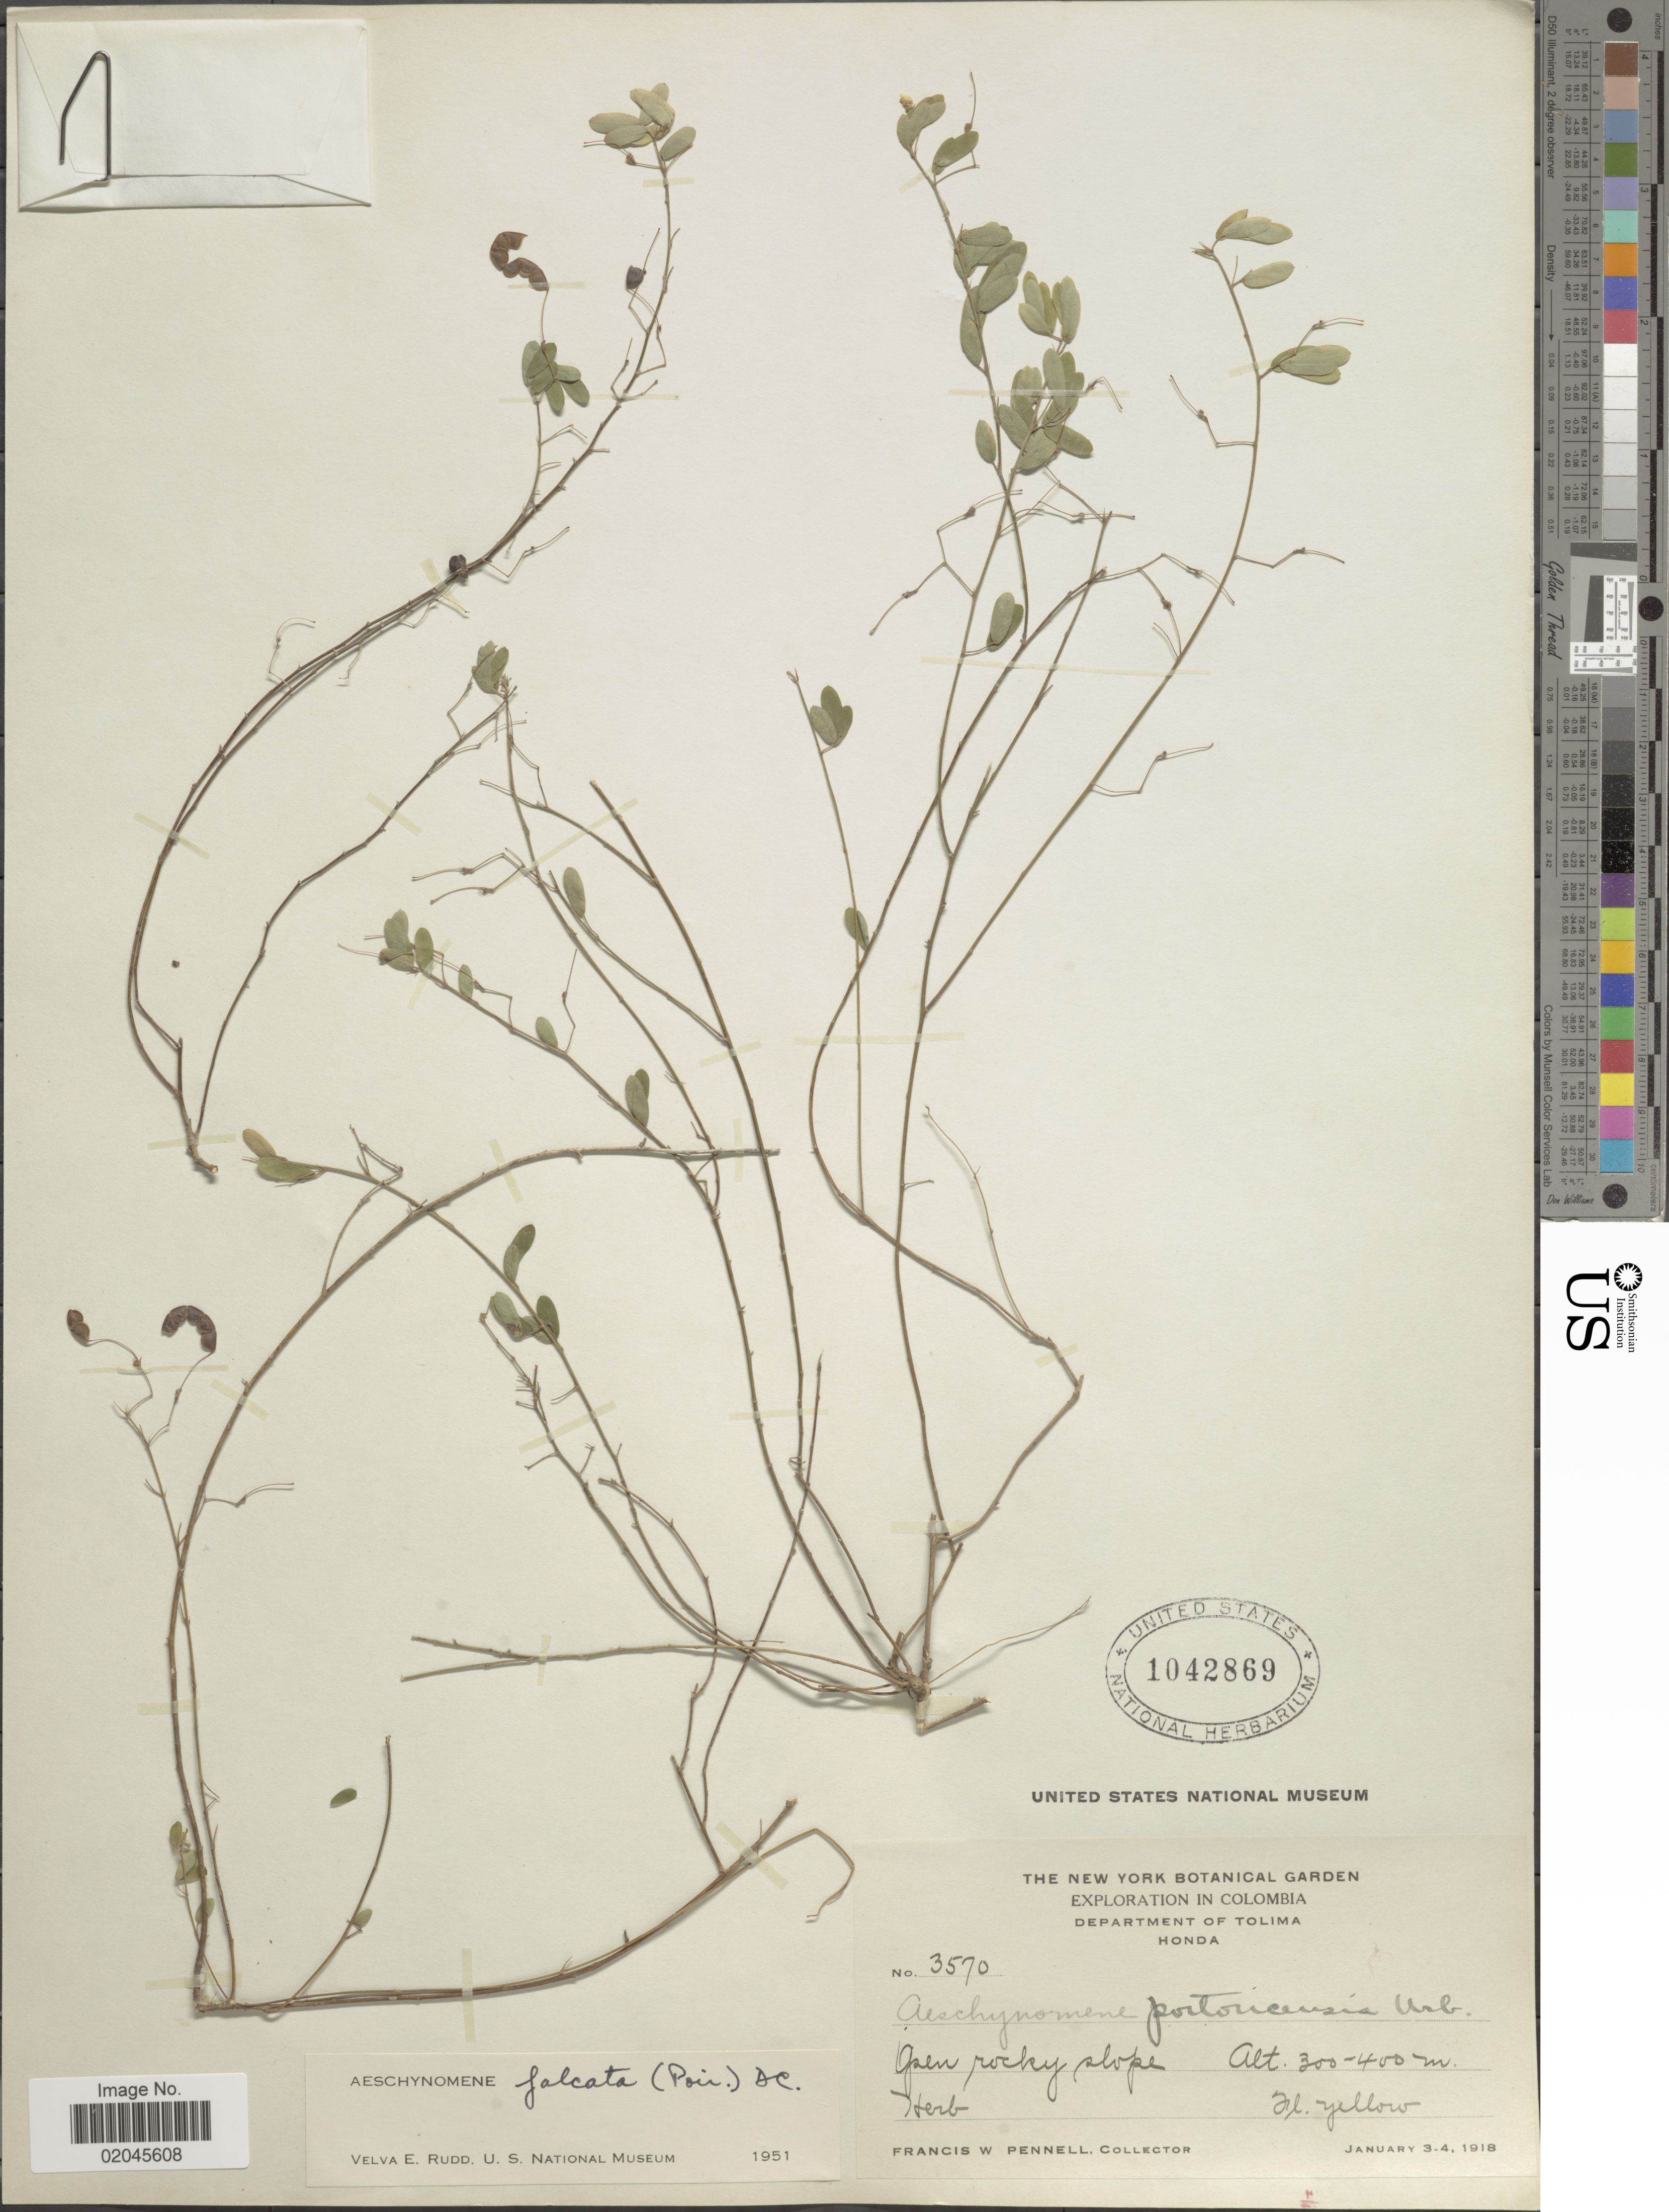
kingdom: Plantae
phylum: Tracheophyta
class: Magnoliopsida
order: Fabales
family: Fabaceae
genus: Aeschynomene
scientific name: Aeschynomene falcata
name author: (Poir.) DC.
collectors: F. W. Pennell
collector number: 3570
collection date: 1918-01-03/1918-01-04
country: Colombia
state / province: Tolima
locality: Honda, open rocky slope.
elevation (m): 300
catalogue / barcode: US 1042869